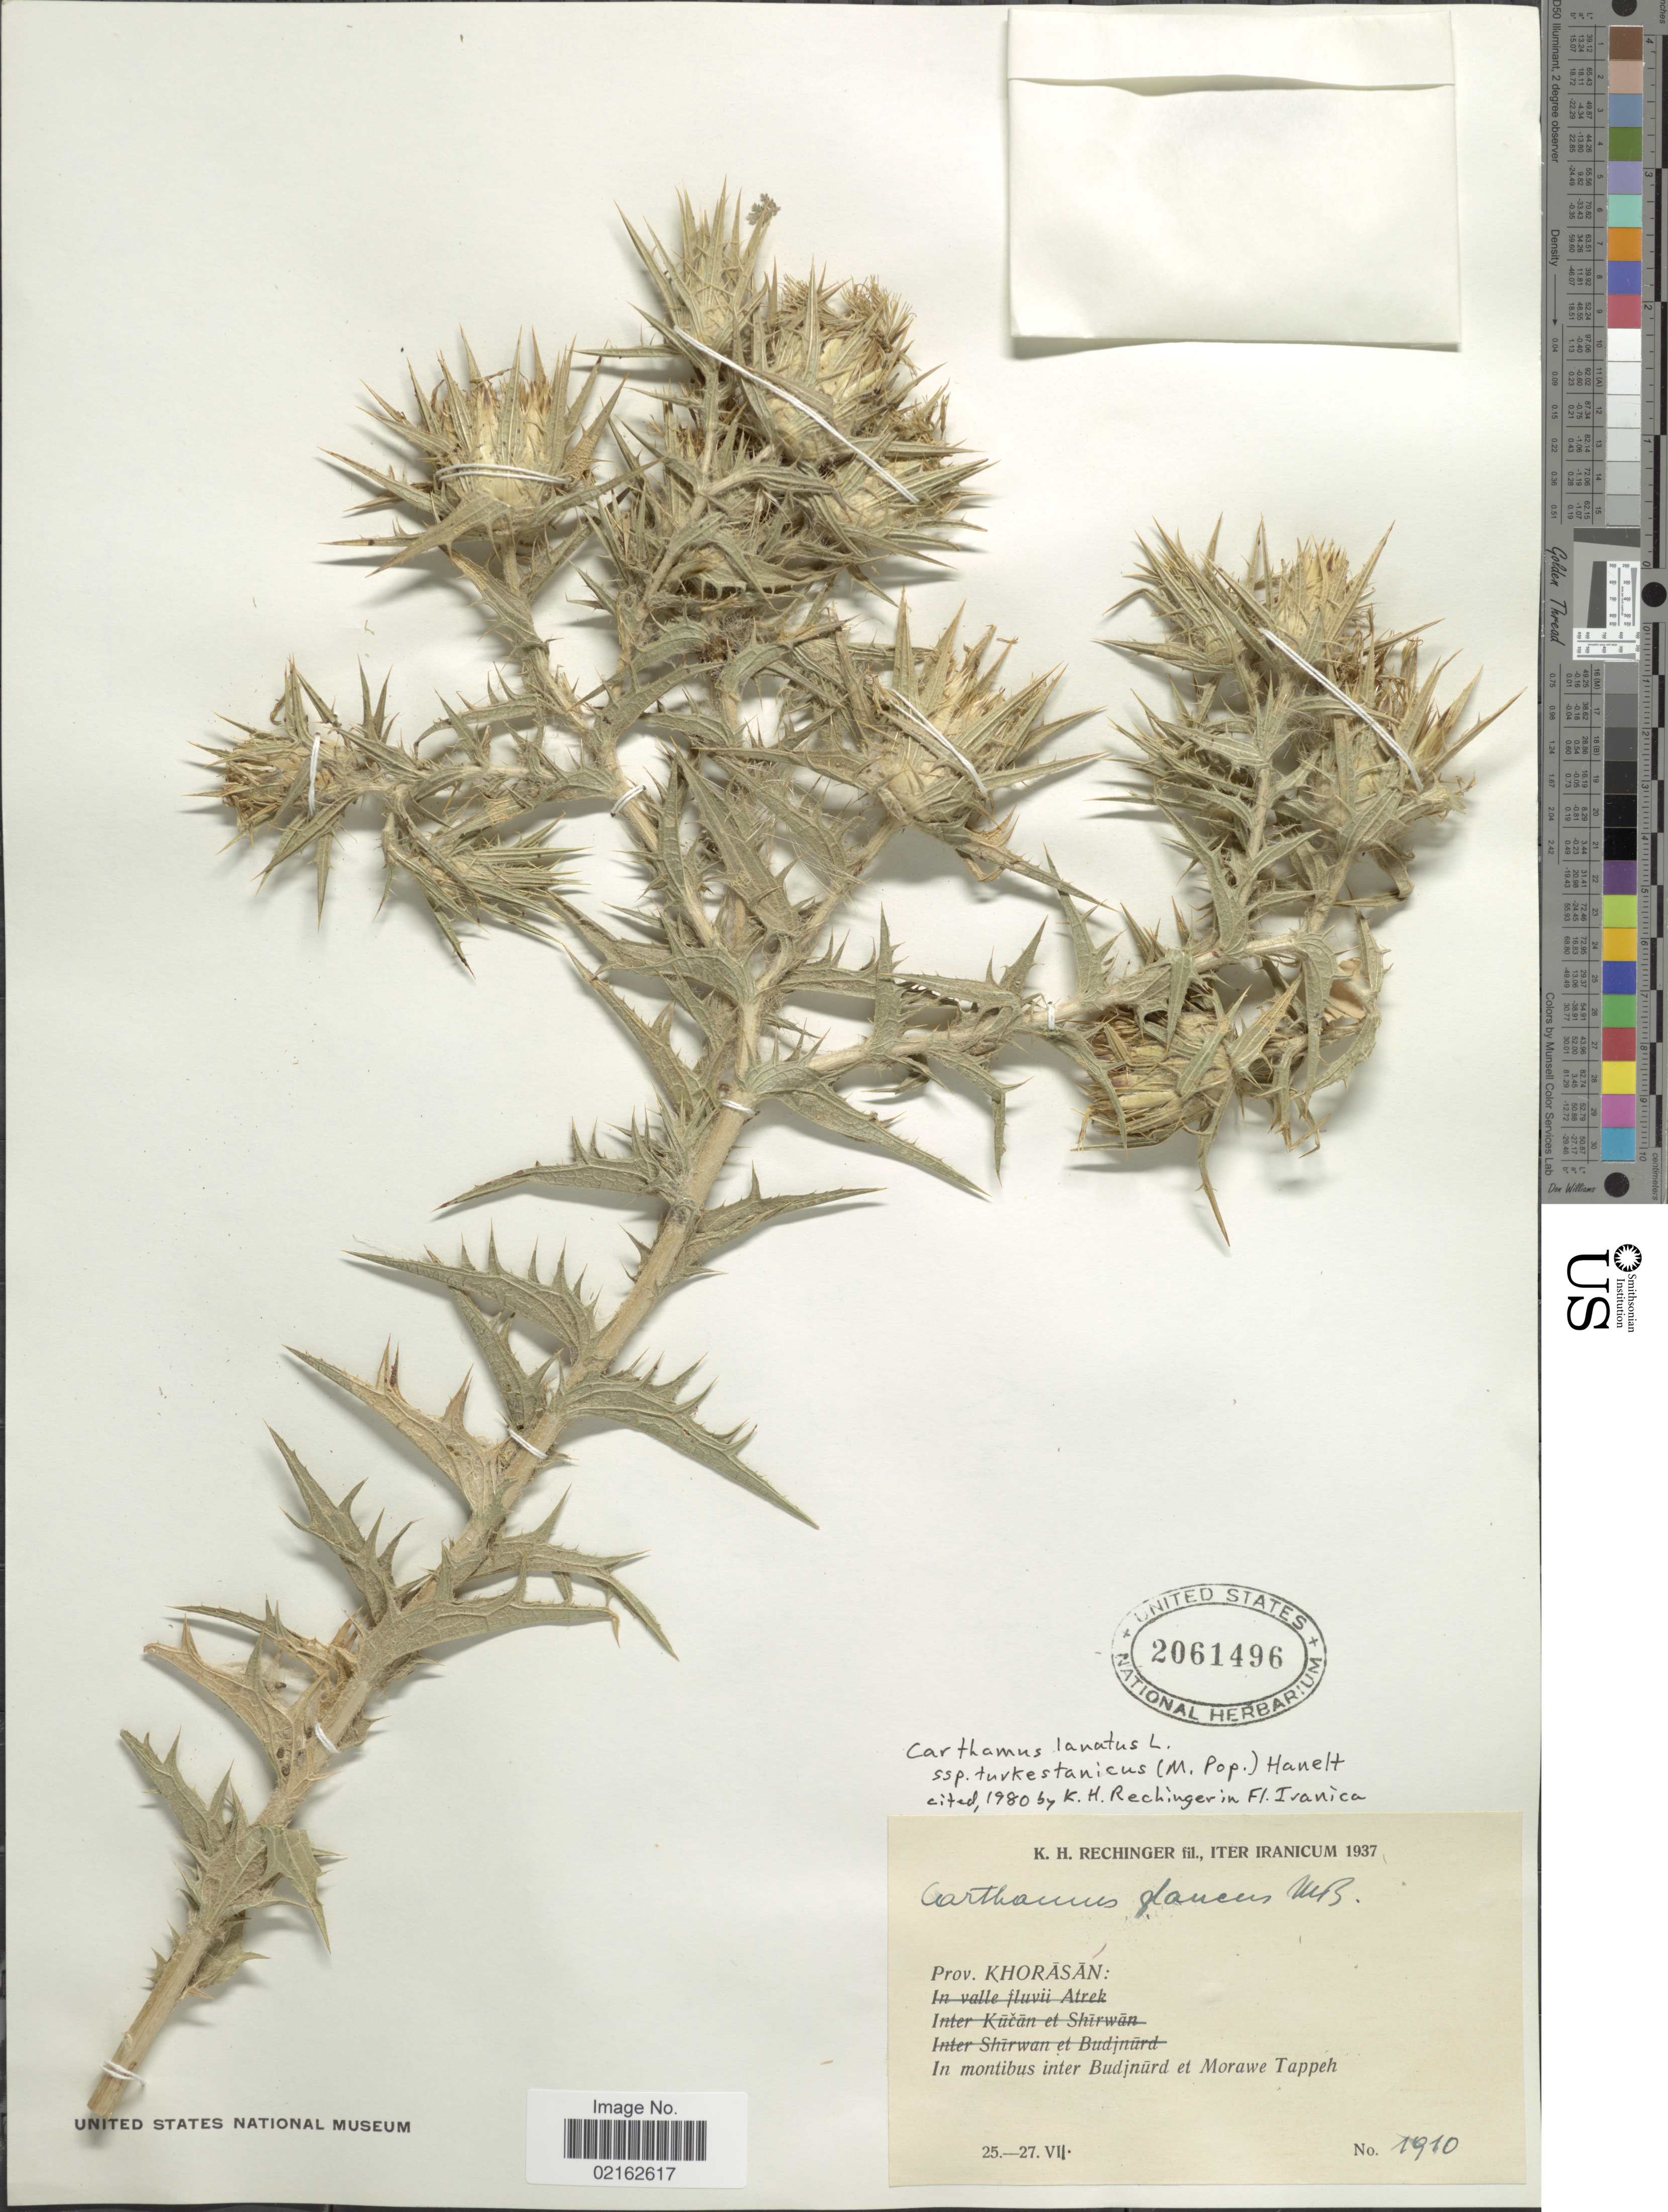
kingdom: Plantae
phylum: Tracheophyta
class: Magnoliopsida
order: Asterales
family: Asteraceae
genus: Carthamus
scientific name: Carthamus lanatus var. turkestanicus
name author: (Popov) Hanelt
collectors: K. H. Rechinger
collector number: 1910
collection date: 1937-07-25/1937-07-27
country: Iran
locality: Prov. Khorasan, montibus inter Budjnurd et Morawe Tappeh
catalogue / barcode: US 2061496